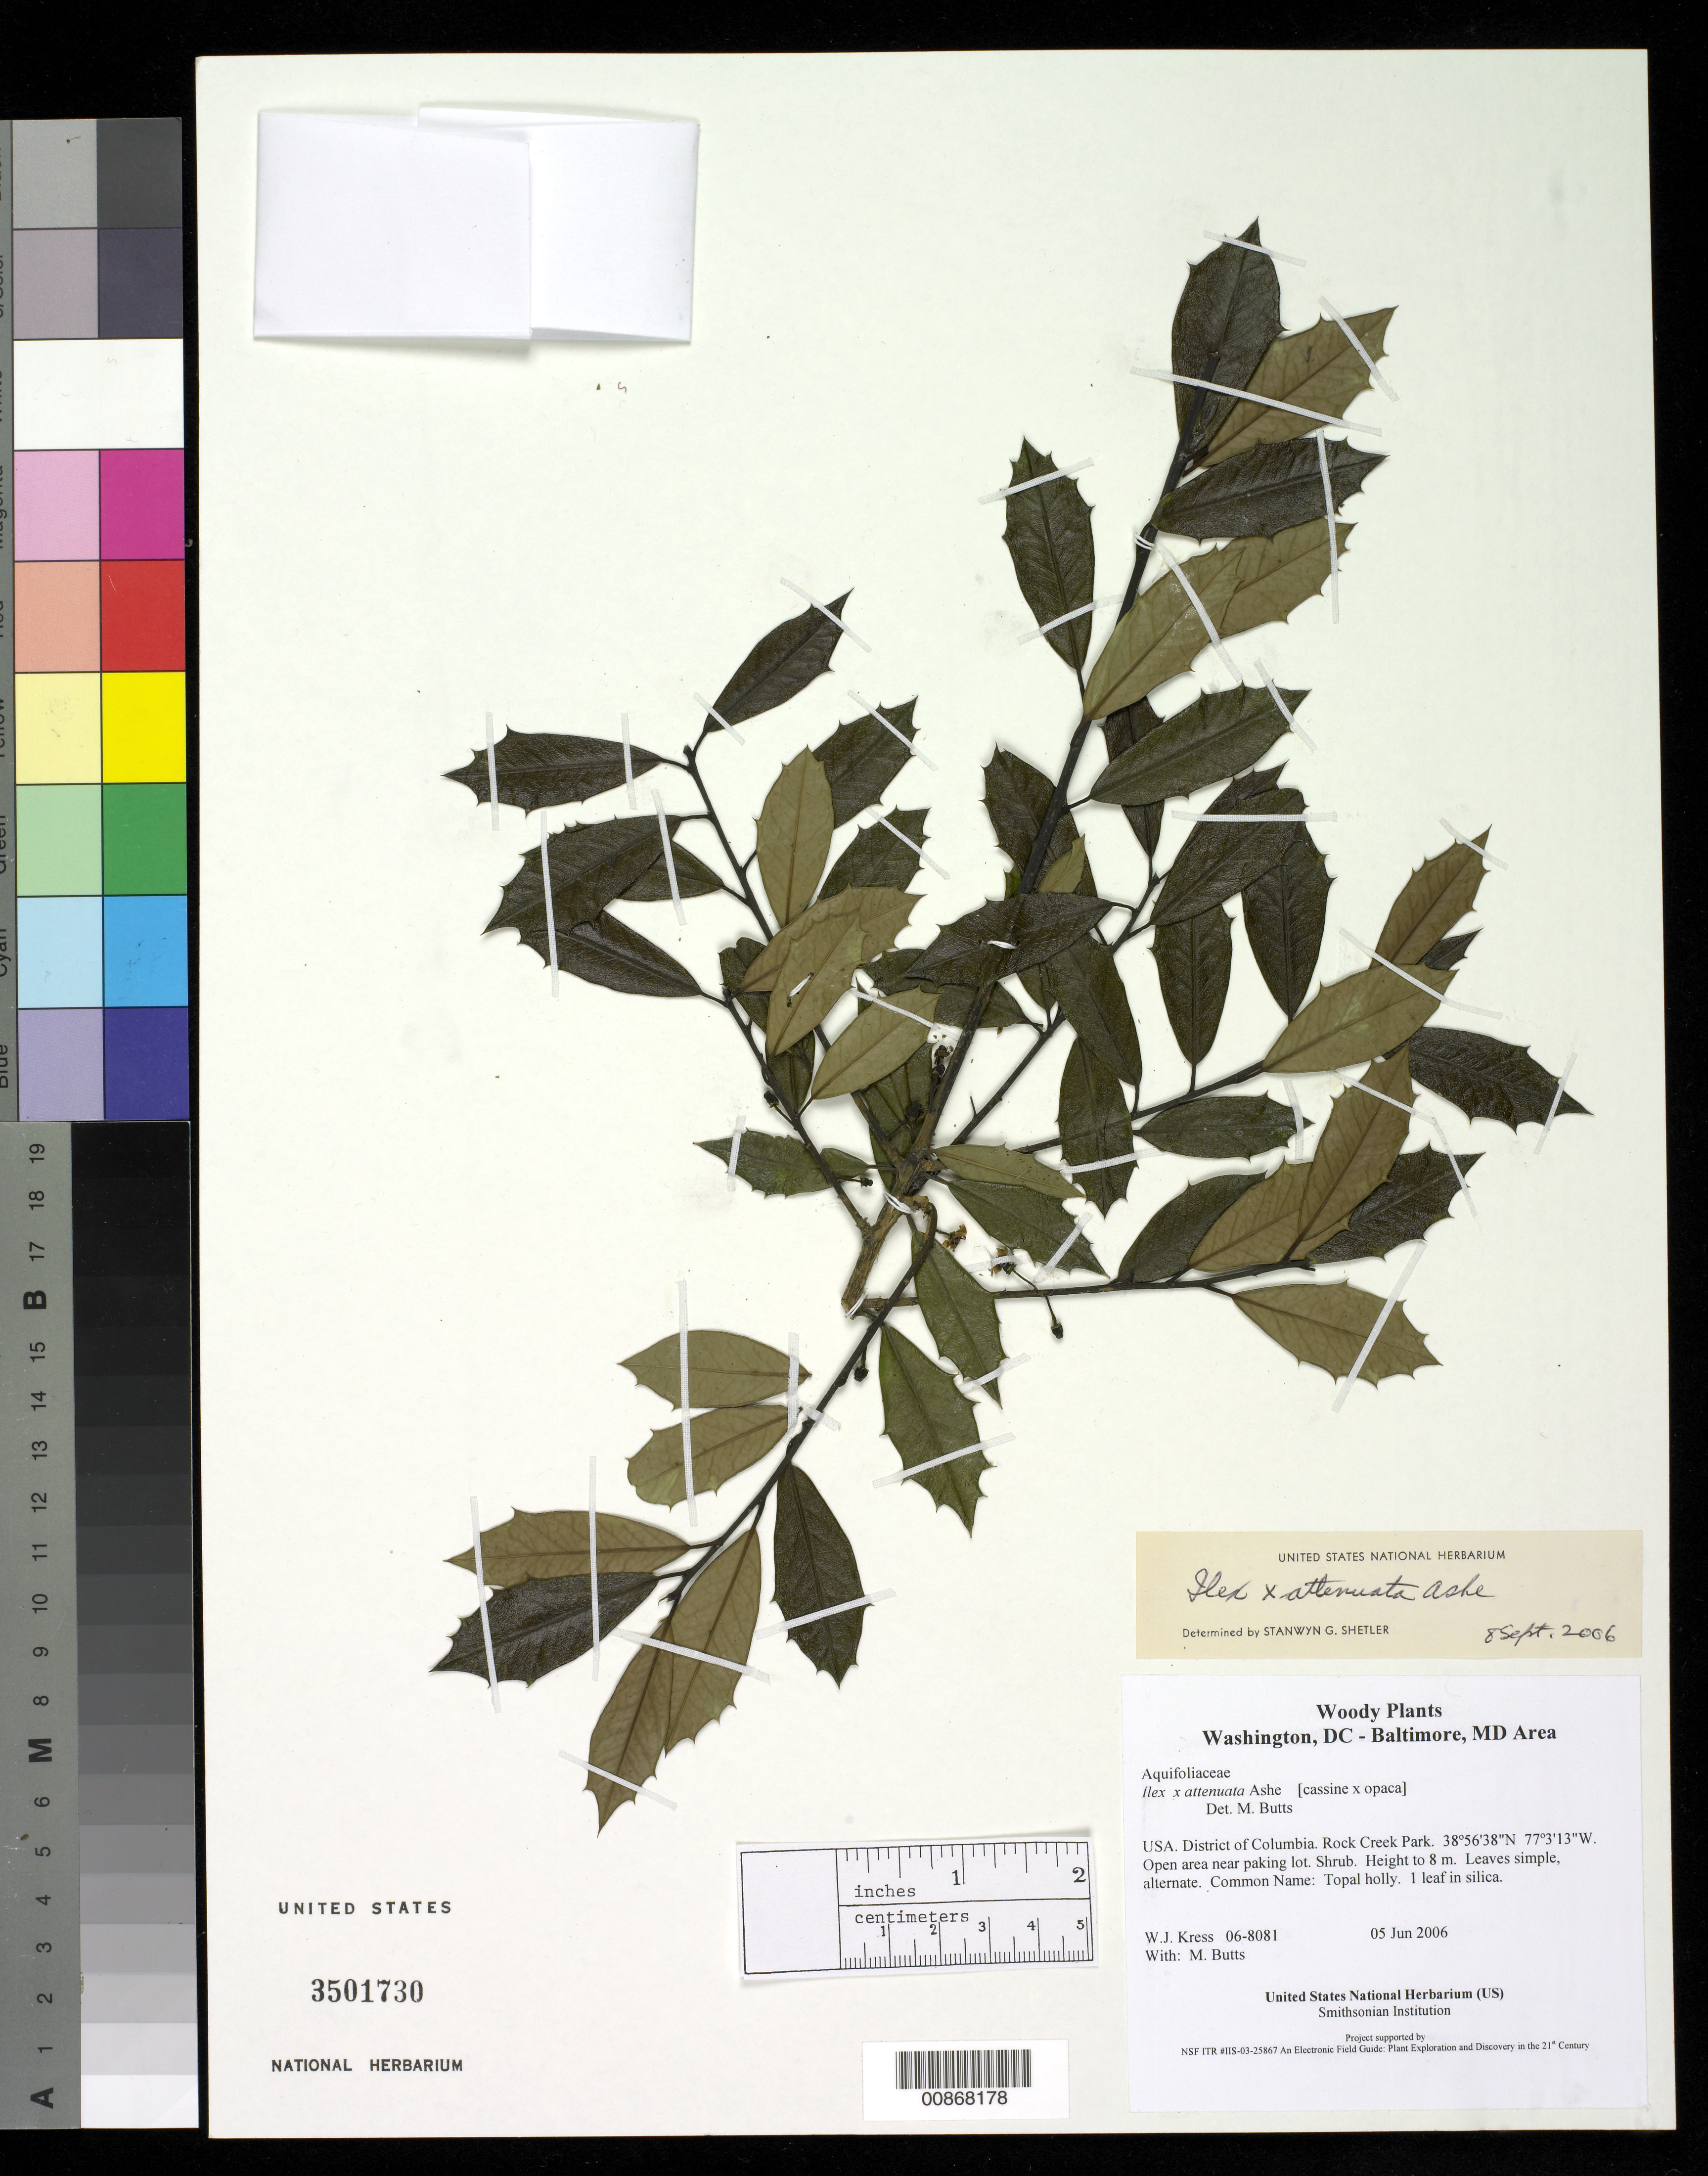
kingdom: Plantae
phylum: Tracheophyta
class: Magnoliopsida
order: Aquifoliales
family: Aquifoliaceae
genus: Ilex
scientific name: Ilex attenuata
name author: Ashe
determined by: Butts, M. B.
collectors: W. J. Kress & M. B. Butts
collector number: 06-8081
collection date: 2006-06-05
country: United States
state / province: District of Columbia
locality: Rock Creek Park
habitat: Open area near paking lot.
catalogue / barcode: US 3501730